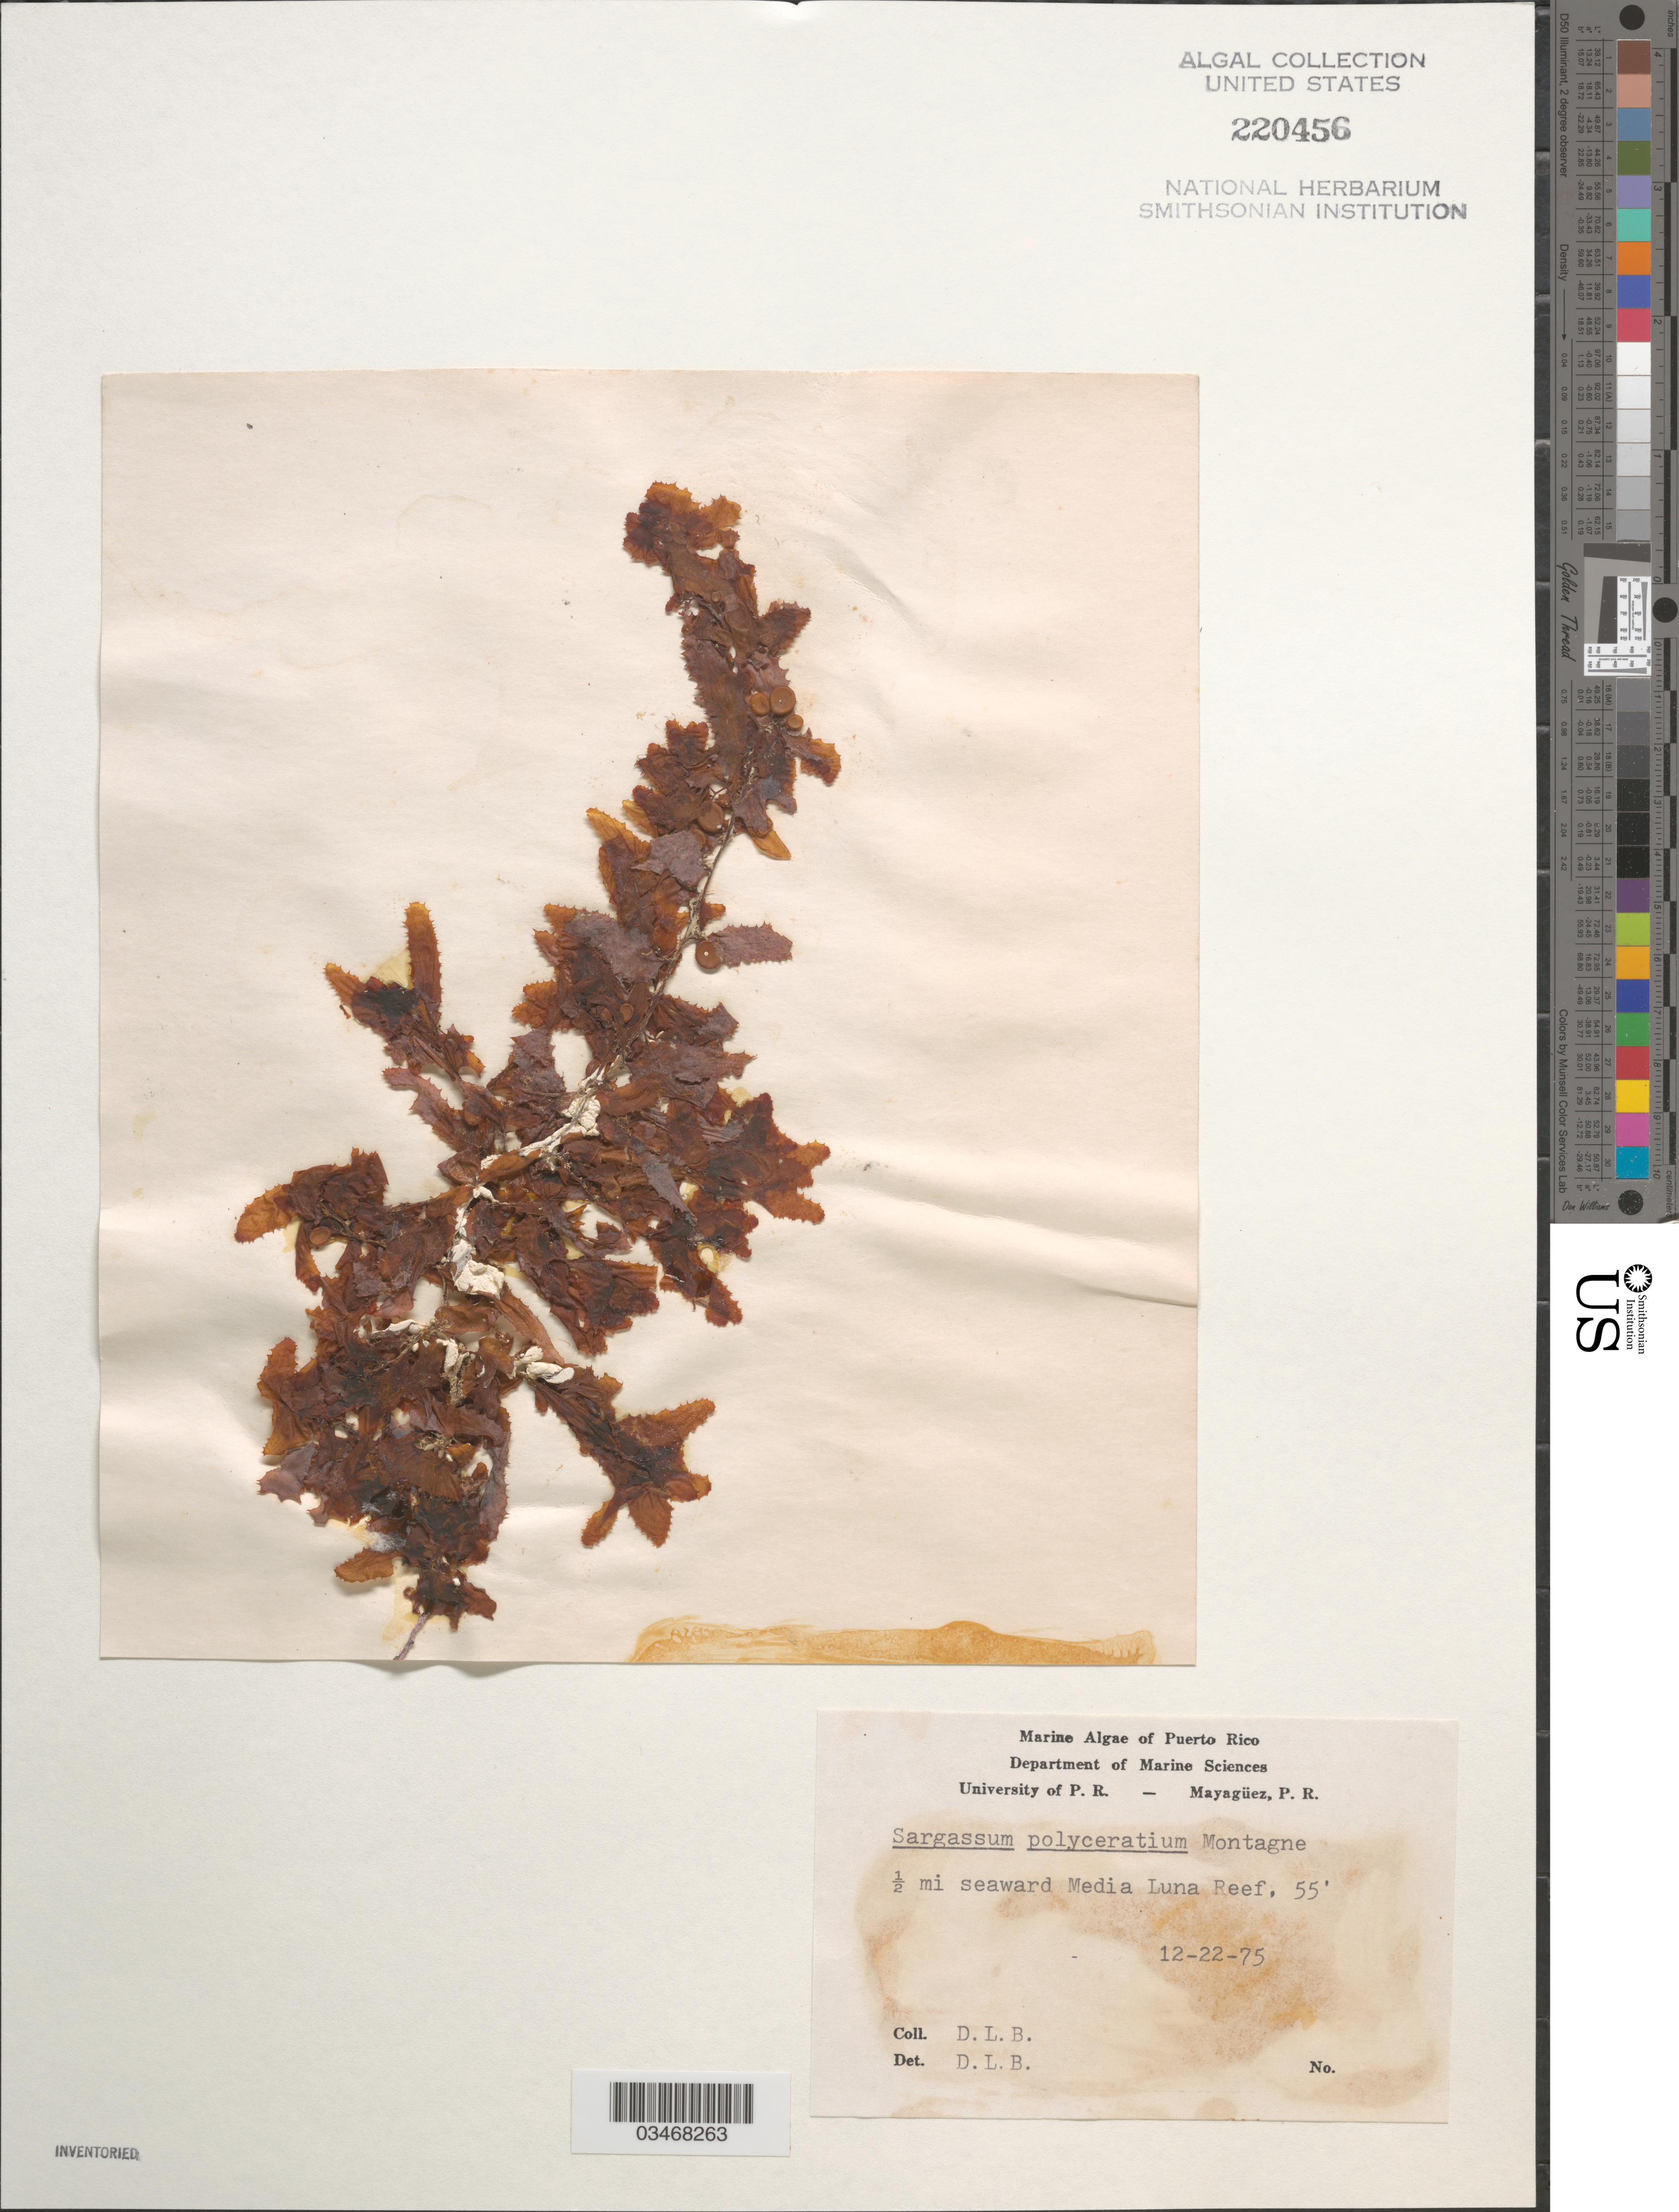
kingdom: Chromista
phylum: Ochrophyta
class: Phaeophyceae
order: Fucales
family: Sargassaceae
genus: Sargassum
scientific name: Sargassum polyceratium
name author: Mont.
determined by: Ballantine, D. L.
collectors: D.L. Ballantine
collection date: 1975-12-22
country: Puerto Rico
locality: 1/2 mi seaward Media Luna Reef.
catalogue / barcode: US 220456